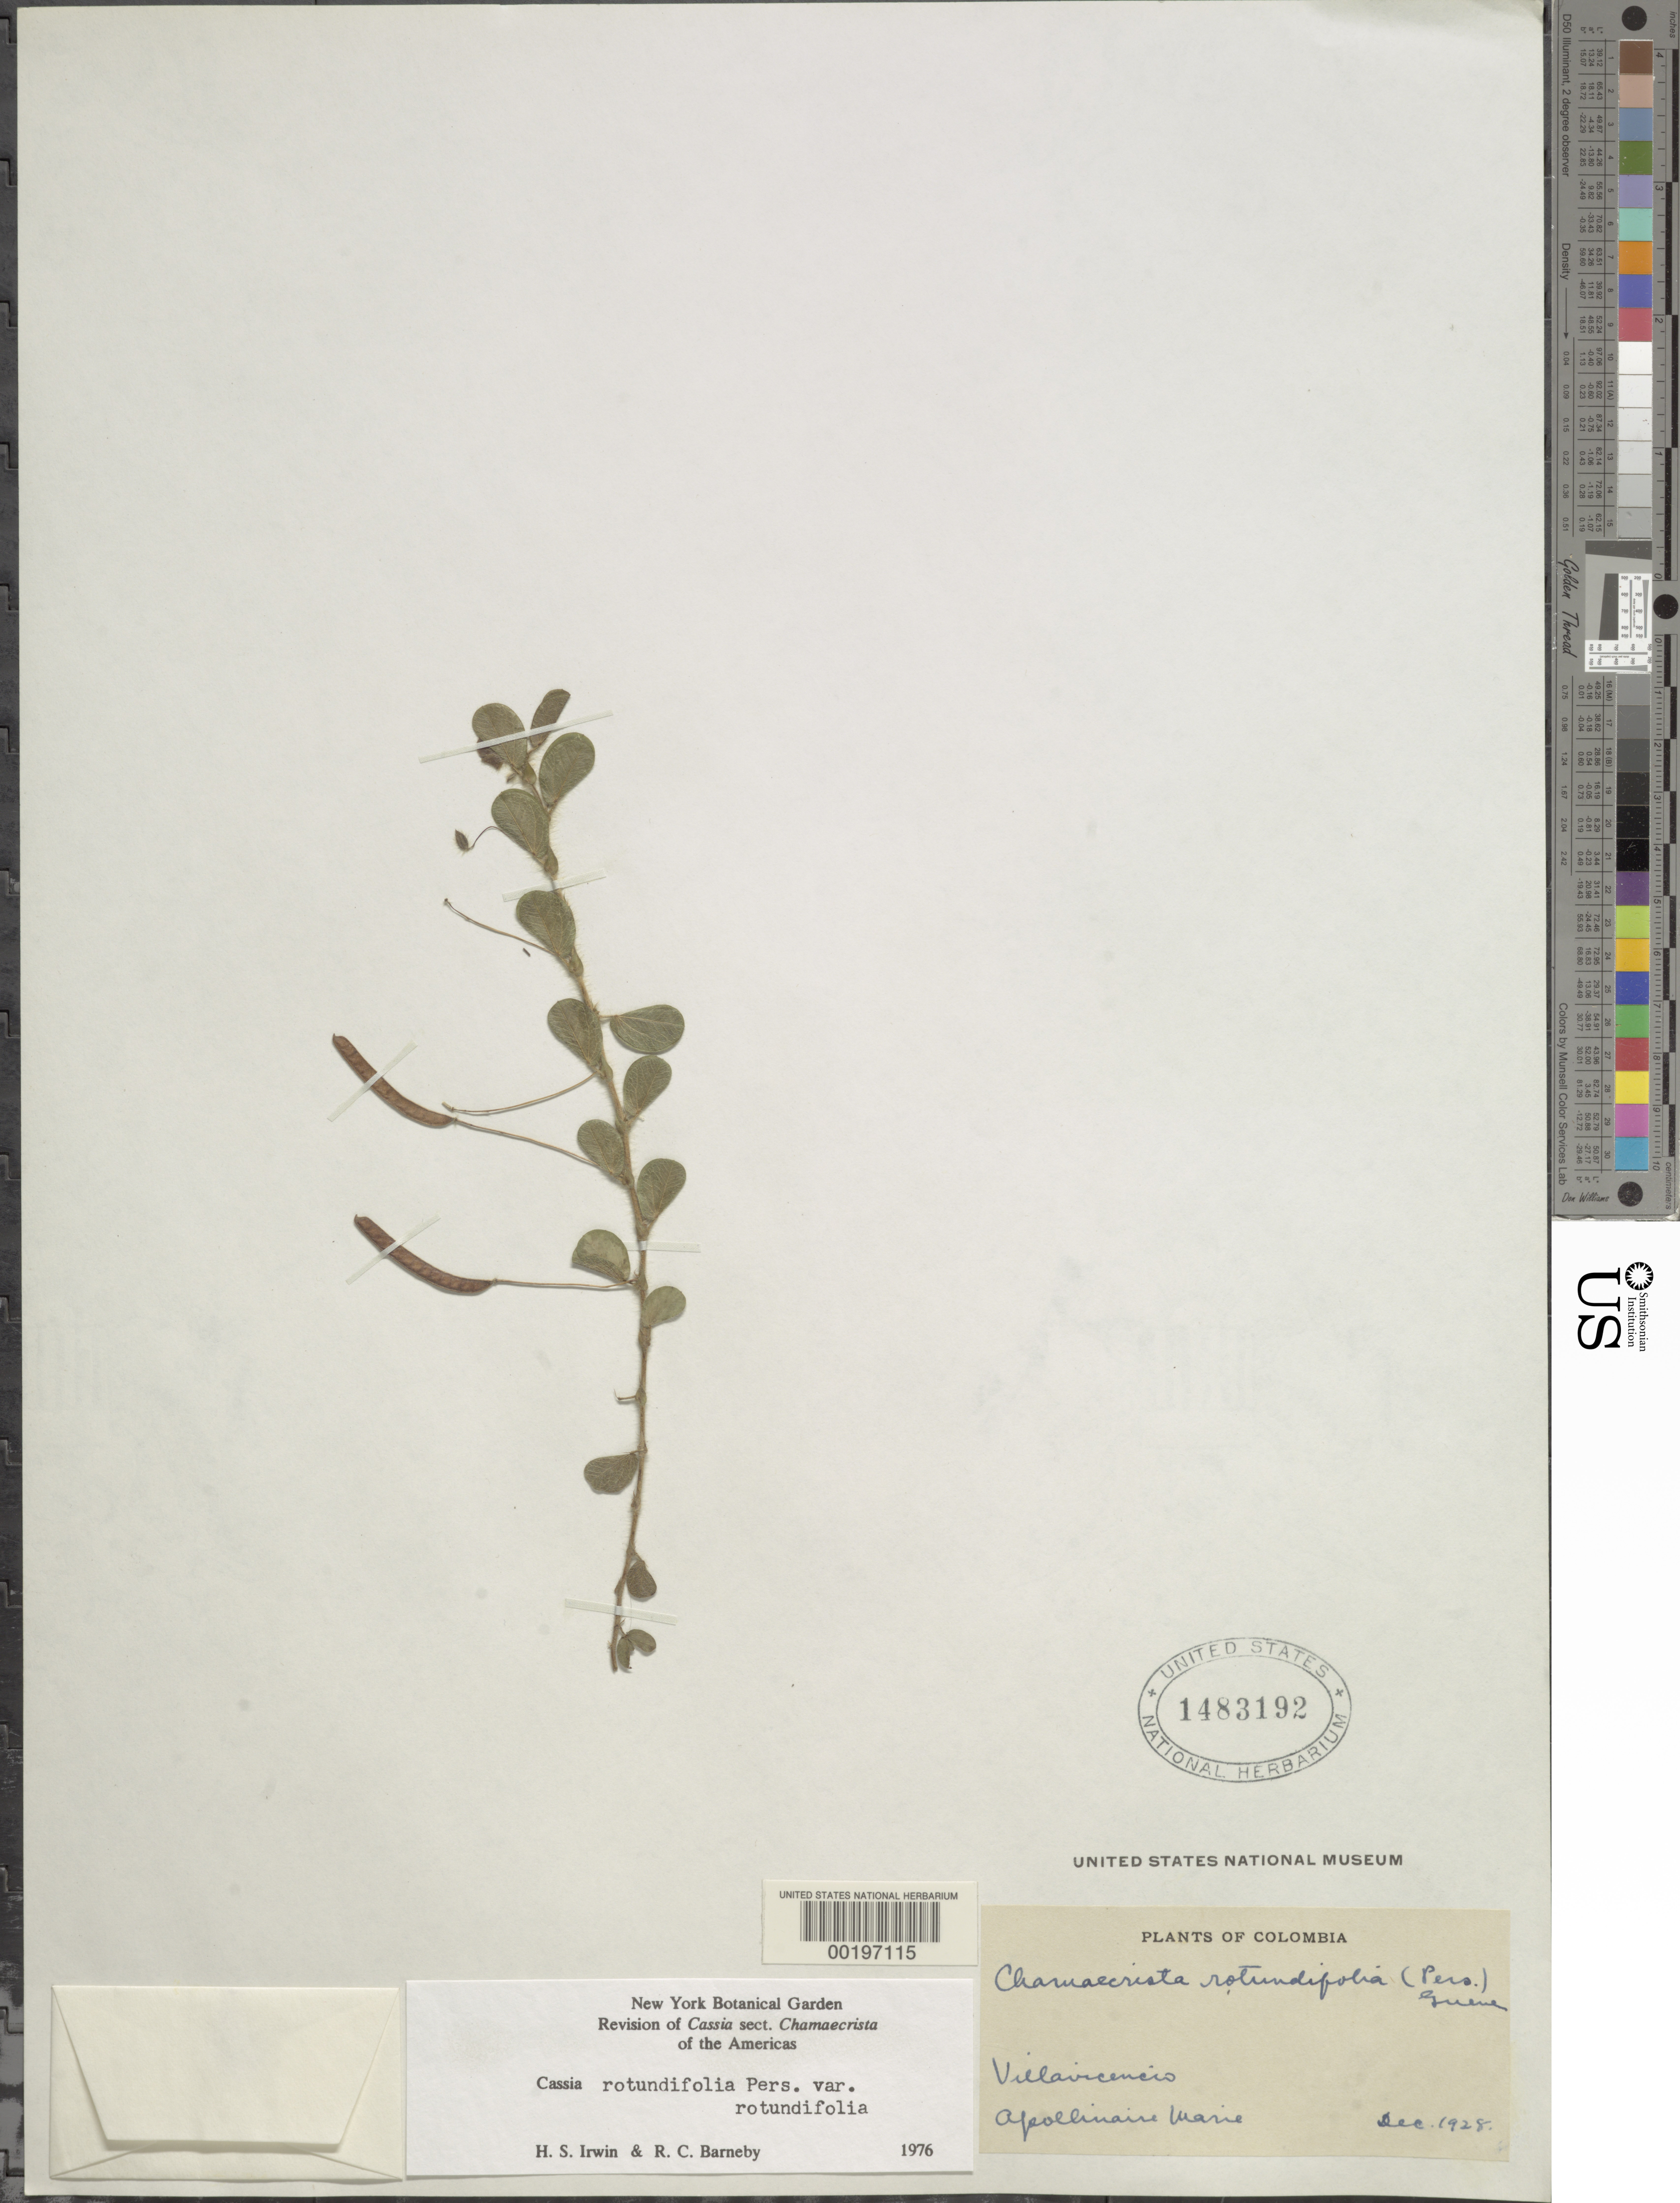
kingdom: Plantae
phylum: Tracheophyta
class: Magnoliopsida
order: Fabales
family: Fabaceae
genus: Chamaecrista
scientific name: Chamaecrista rotundifolia var. rotundifolia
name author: (Pers.) Greene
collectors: B. Apolinar Maria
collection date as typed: Dec 1928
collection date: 1928-12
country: Colombia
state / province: Meta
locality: Villa Vicencia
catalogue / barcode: US 1483192